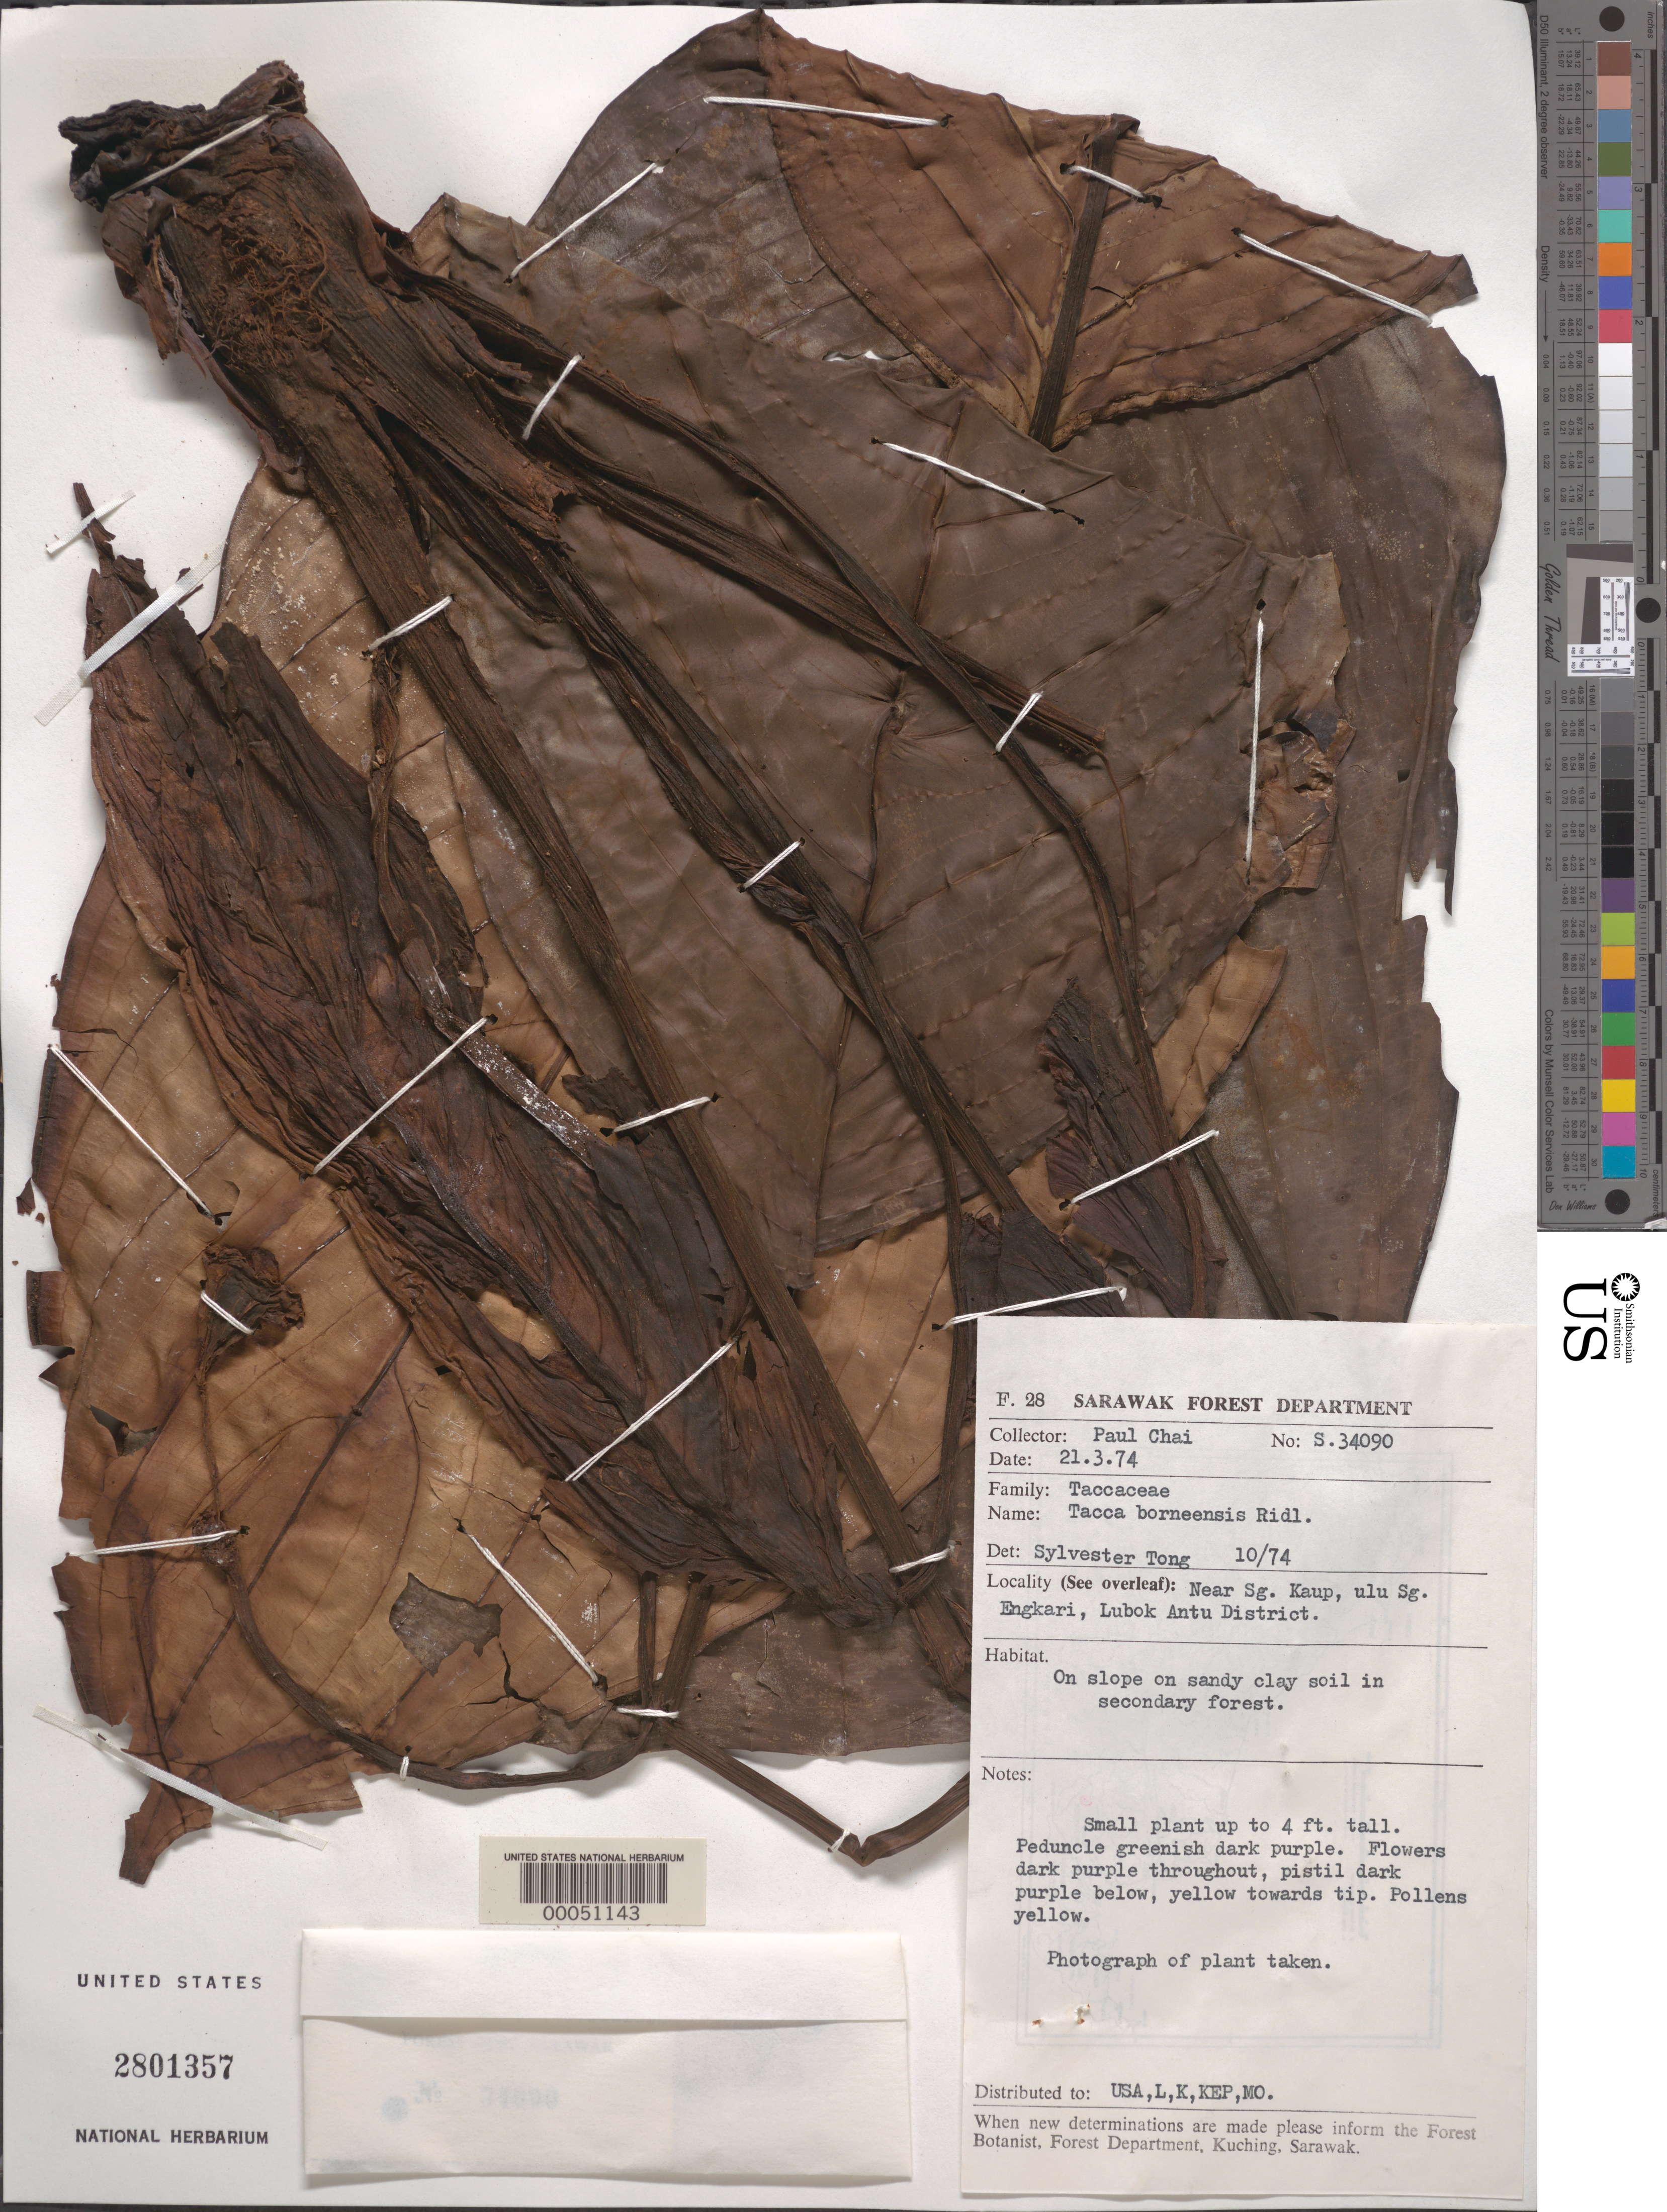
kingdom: Plantae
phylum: Tracheophyta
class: Liliopsida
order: Dioscoreales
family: Dioscoreaceae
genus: Tacca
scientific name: Tacca borneensis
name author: Ridl.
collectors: P. Chai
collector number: S34090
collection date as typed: Transcribed d/m/y: 21/3/74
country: Malaysia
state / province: Sarawak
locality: Near Sg. Kaup, ulu Sg. Engkari, Lubok Antu District.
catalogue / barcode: US 2801357